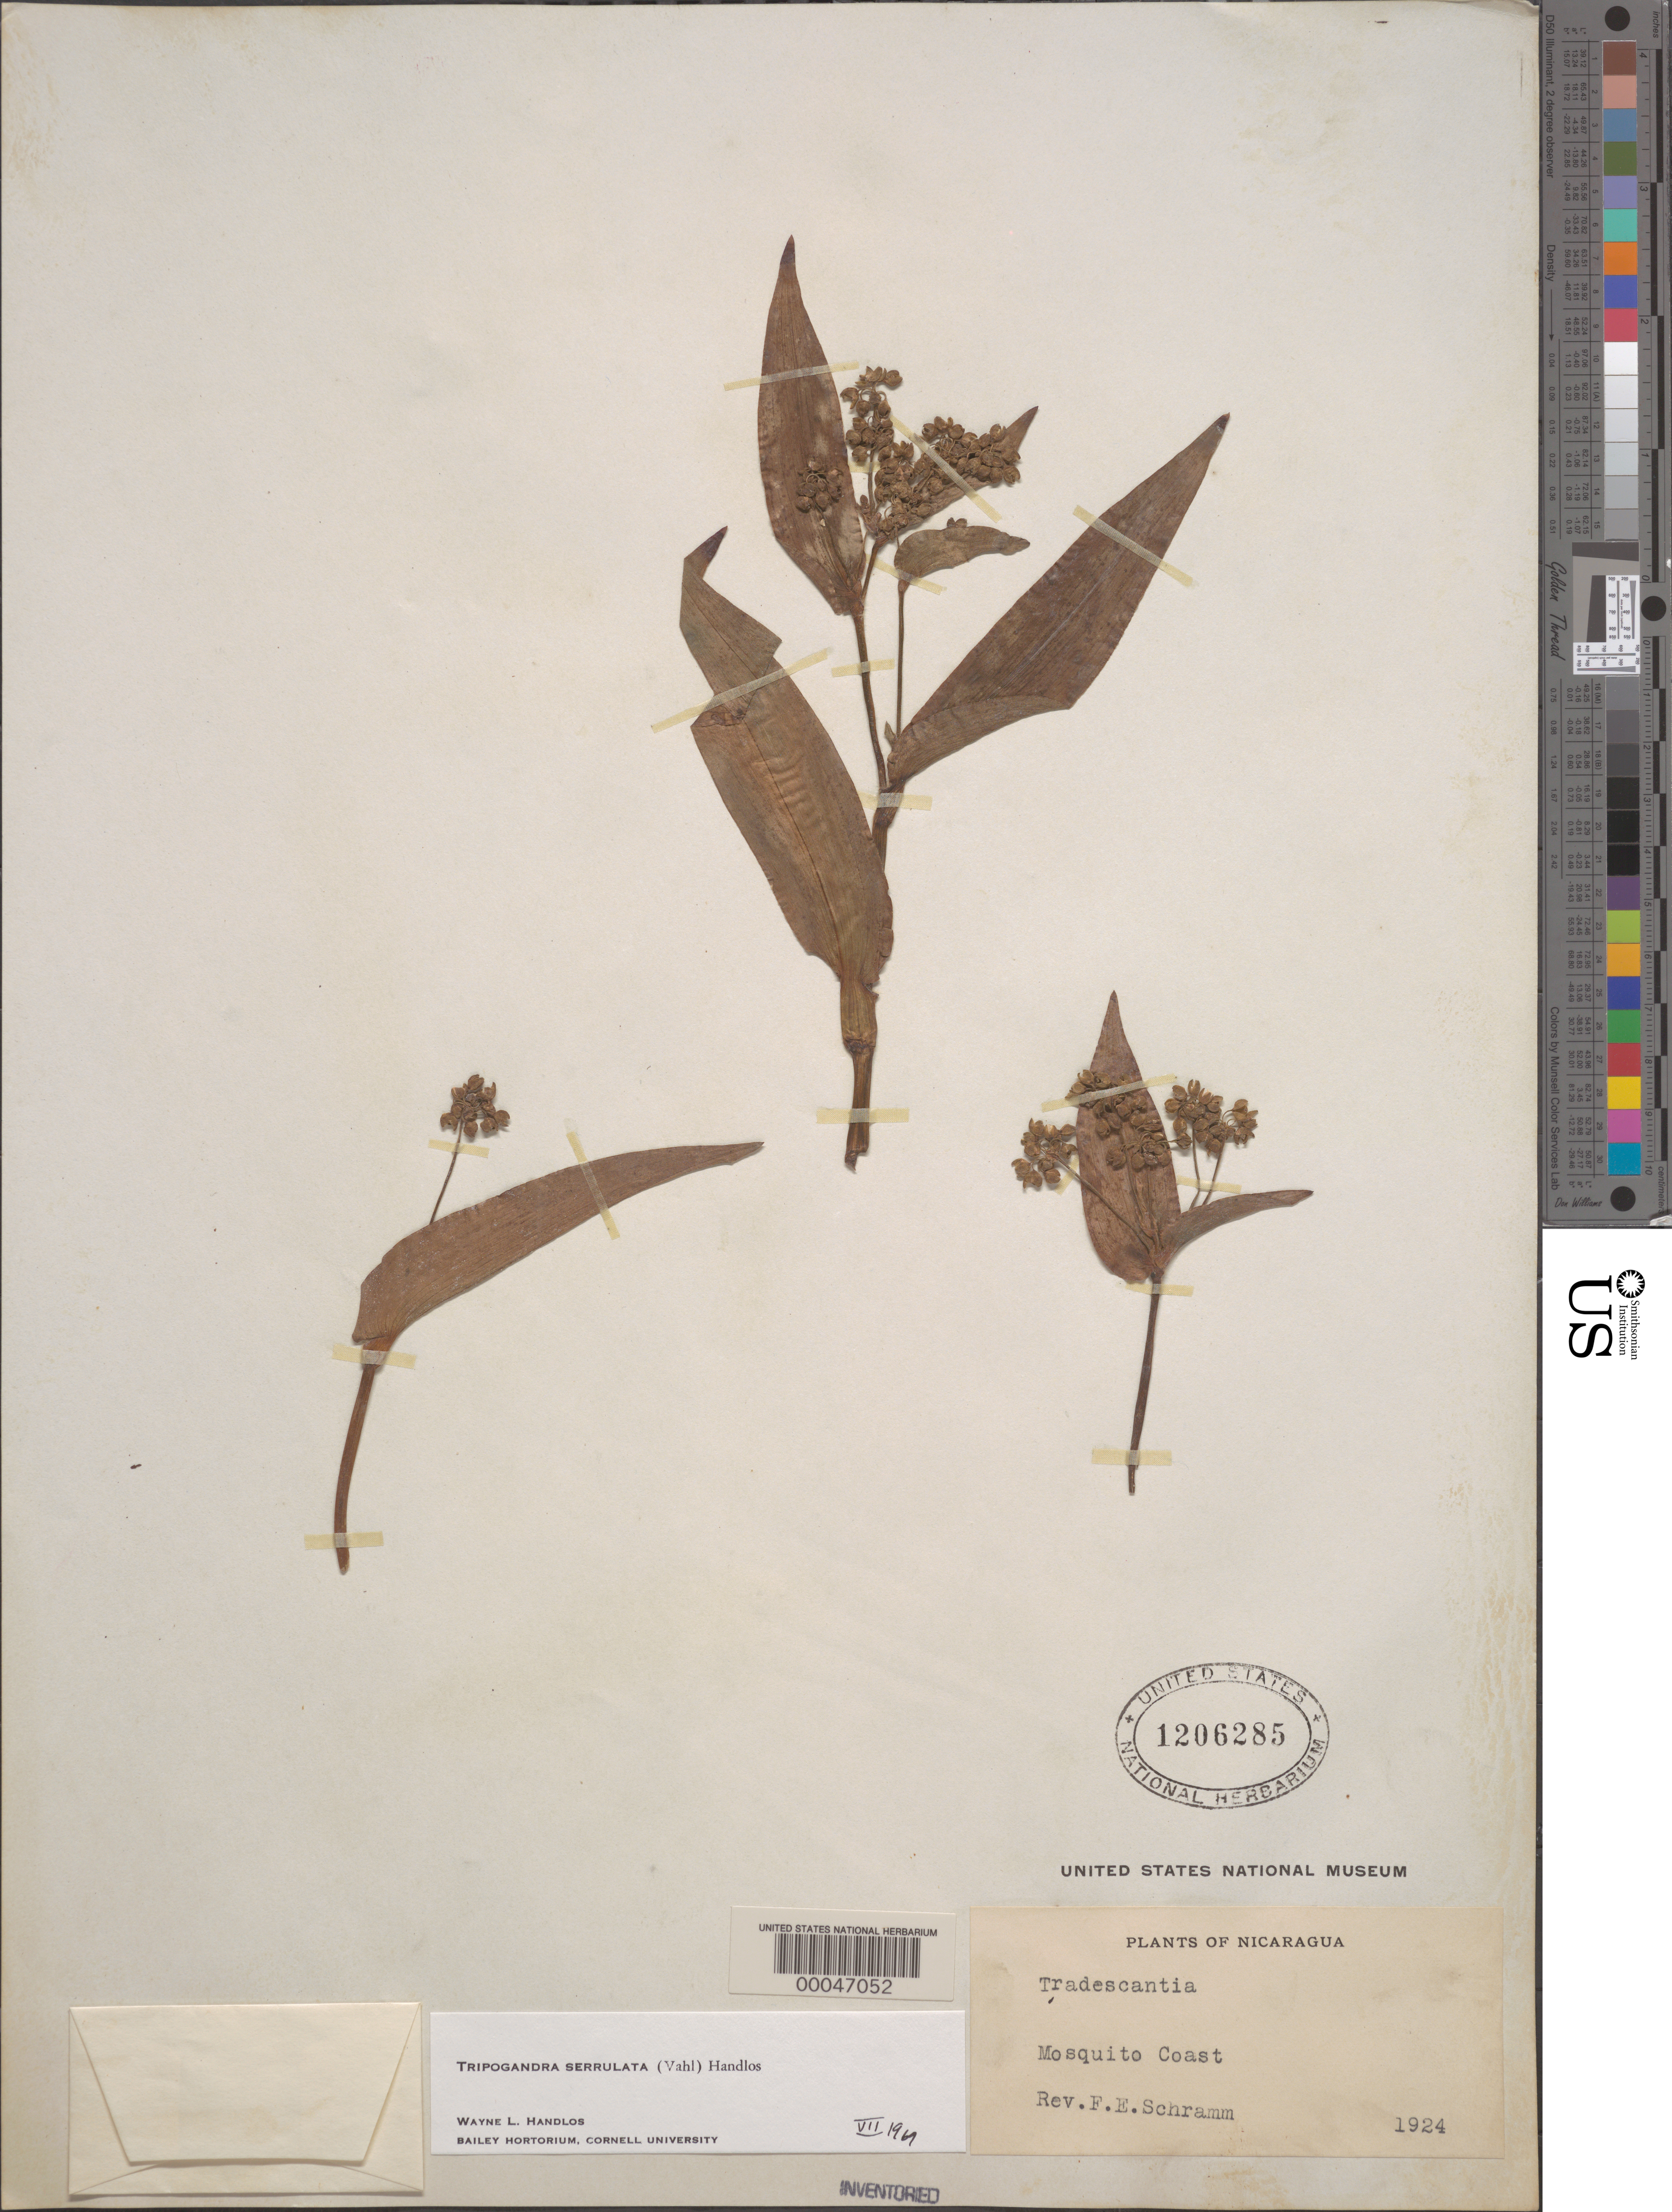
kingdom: Plantae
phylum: Tracheophyta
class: Liliopsida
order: Commelinales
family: Commelinaceae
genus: Tripogandra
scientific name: Tripogandra serrulata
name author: (Vahl) Handlos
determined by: Handlos, W. L.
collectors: F. E. Schramm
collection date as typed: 1924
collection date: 1924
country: Nicaragua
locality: Mosquito coast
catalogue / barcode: US 1206285